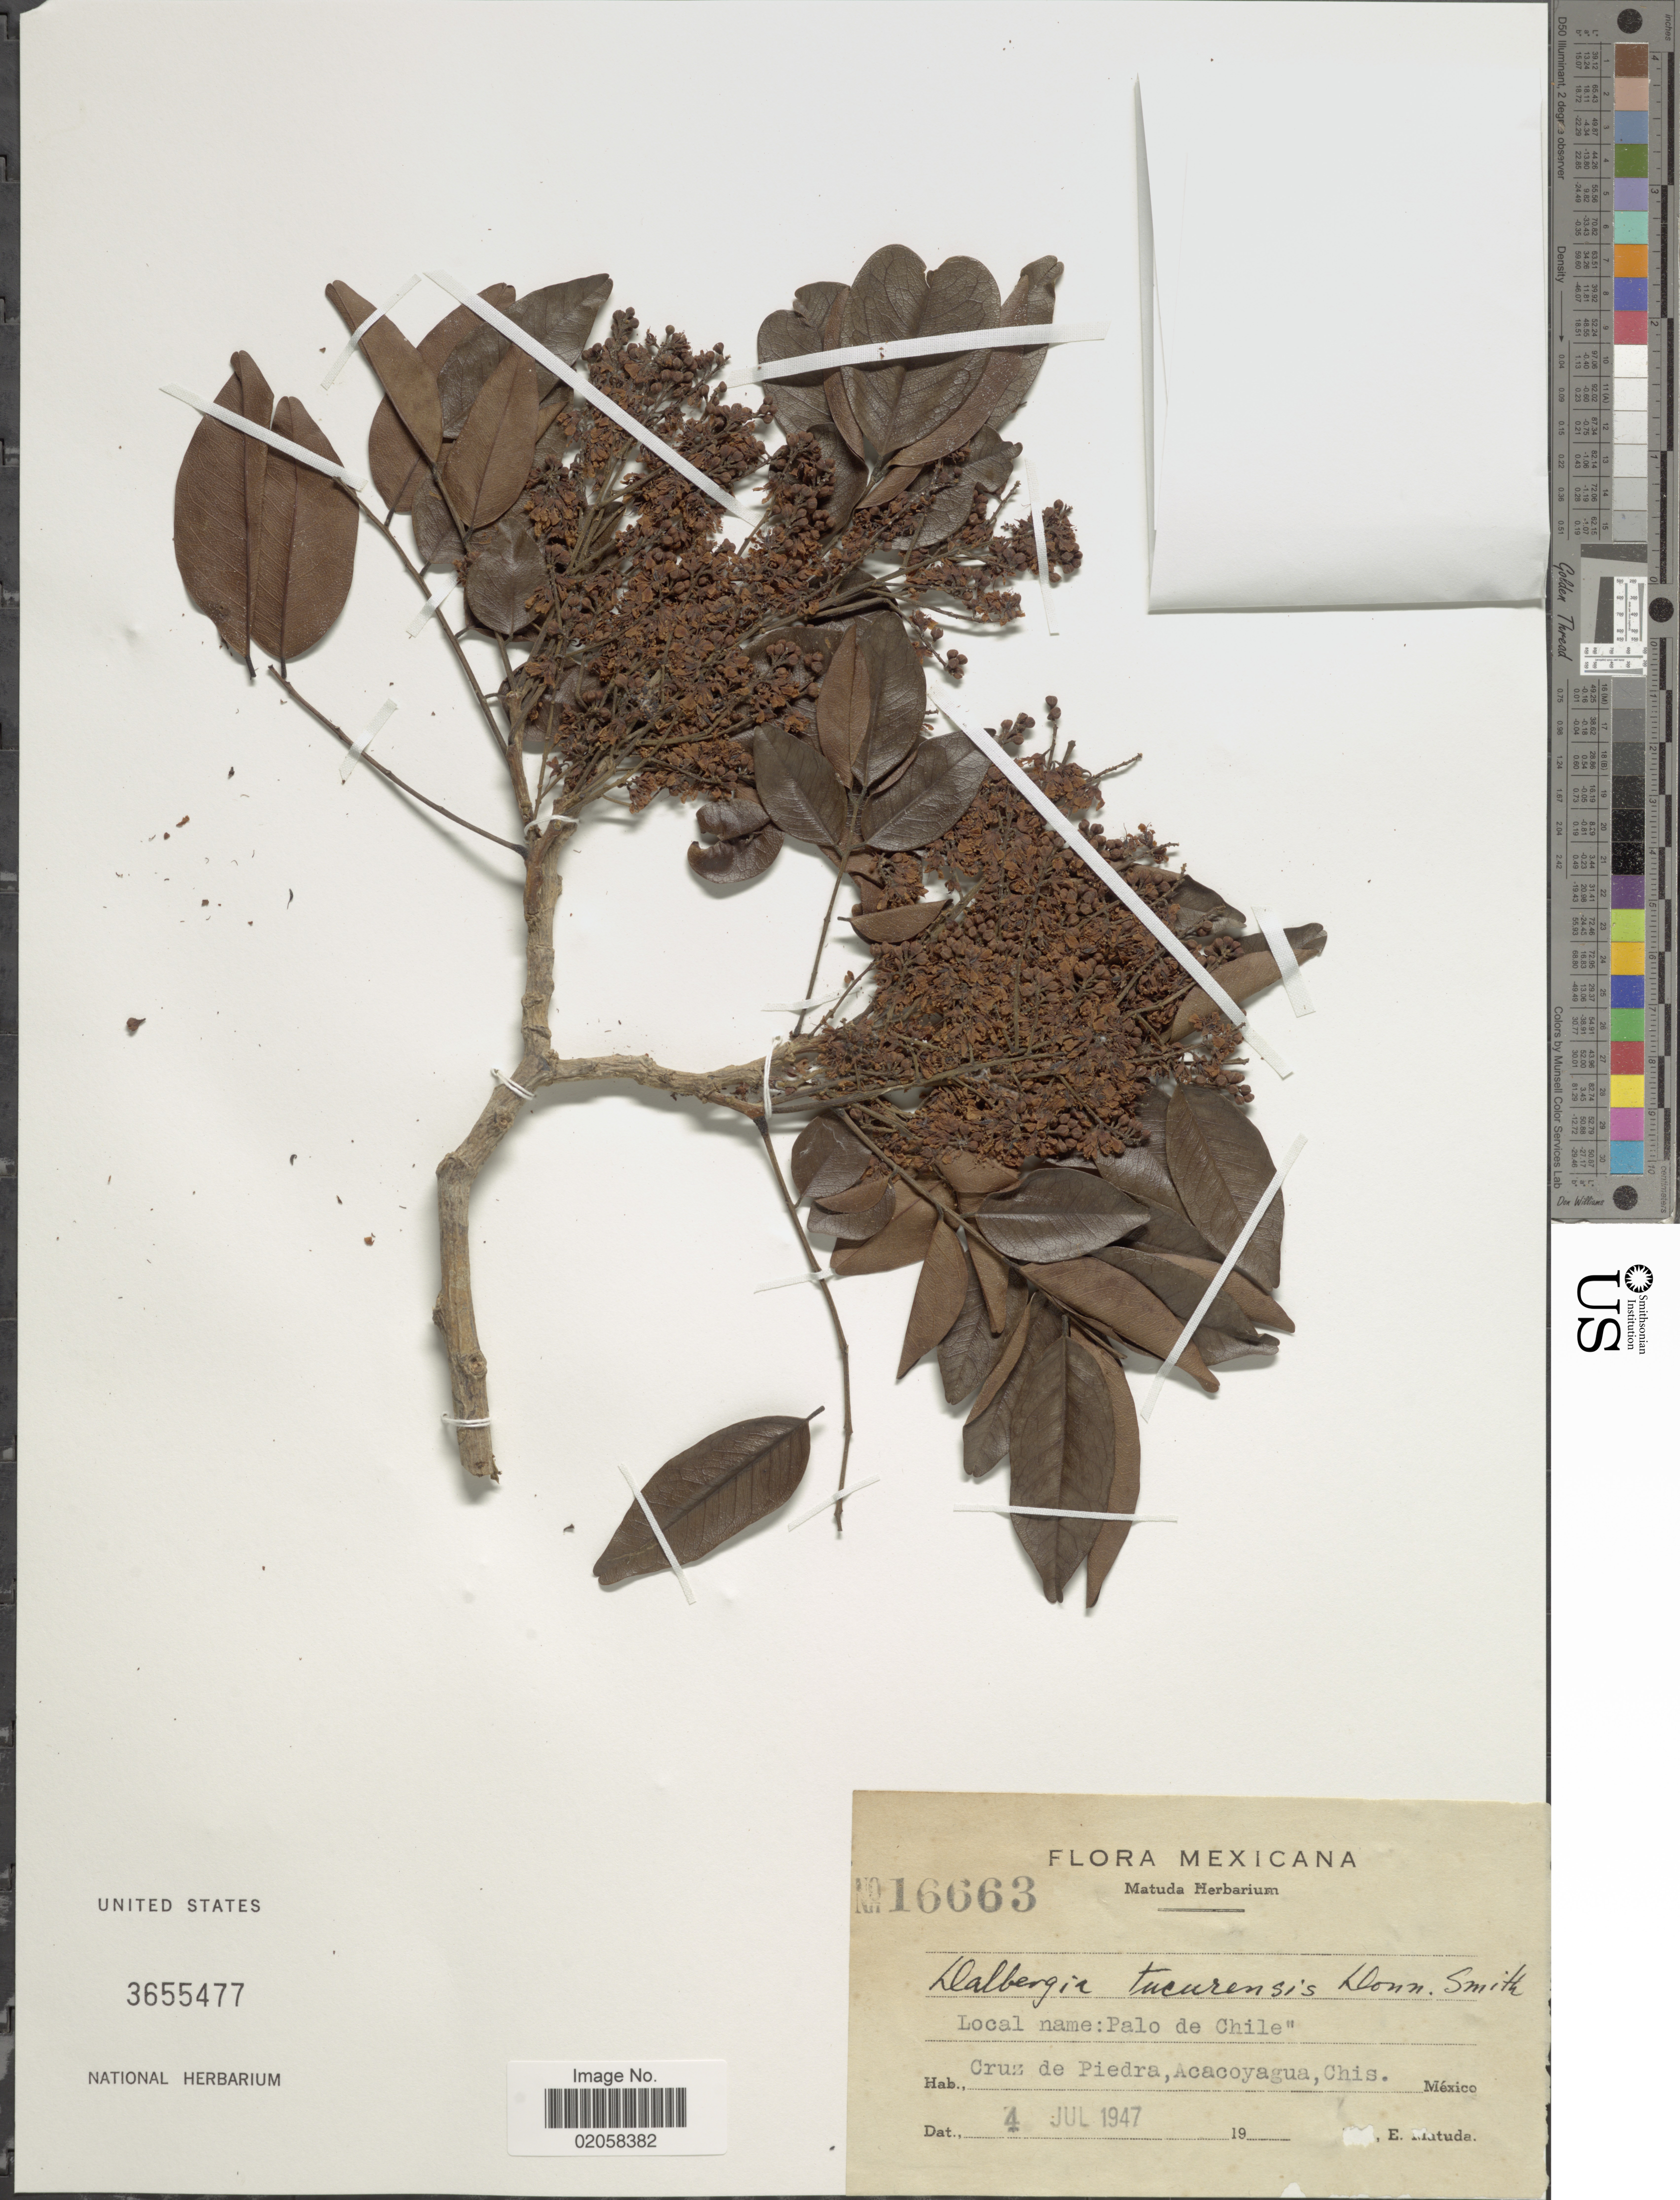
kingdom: Plantae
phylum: Tracheophyta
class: Magnoliopsida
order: Fabales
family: Fabaceae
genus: Dalbergia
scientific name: Dalbergia tucurensis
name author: Donn. Sm.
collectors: E. Matuda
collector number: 16663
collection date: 1947-07-04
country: Mexico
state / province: Chiapas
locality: Cruz de Piedra, Acacoyagua, Chis.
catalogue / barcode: US 3655477